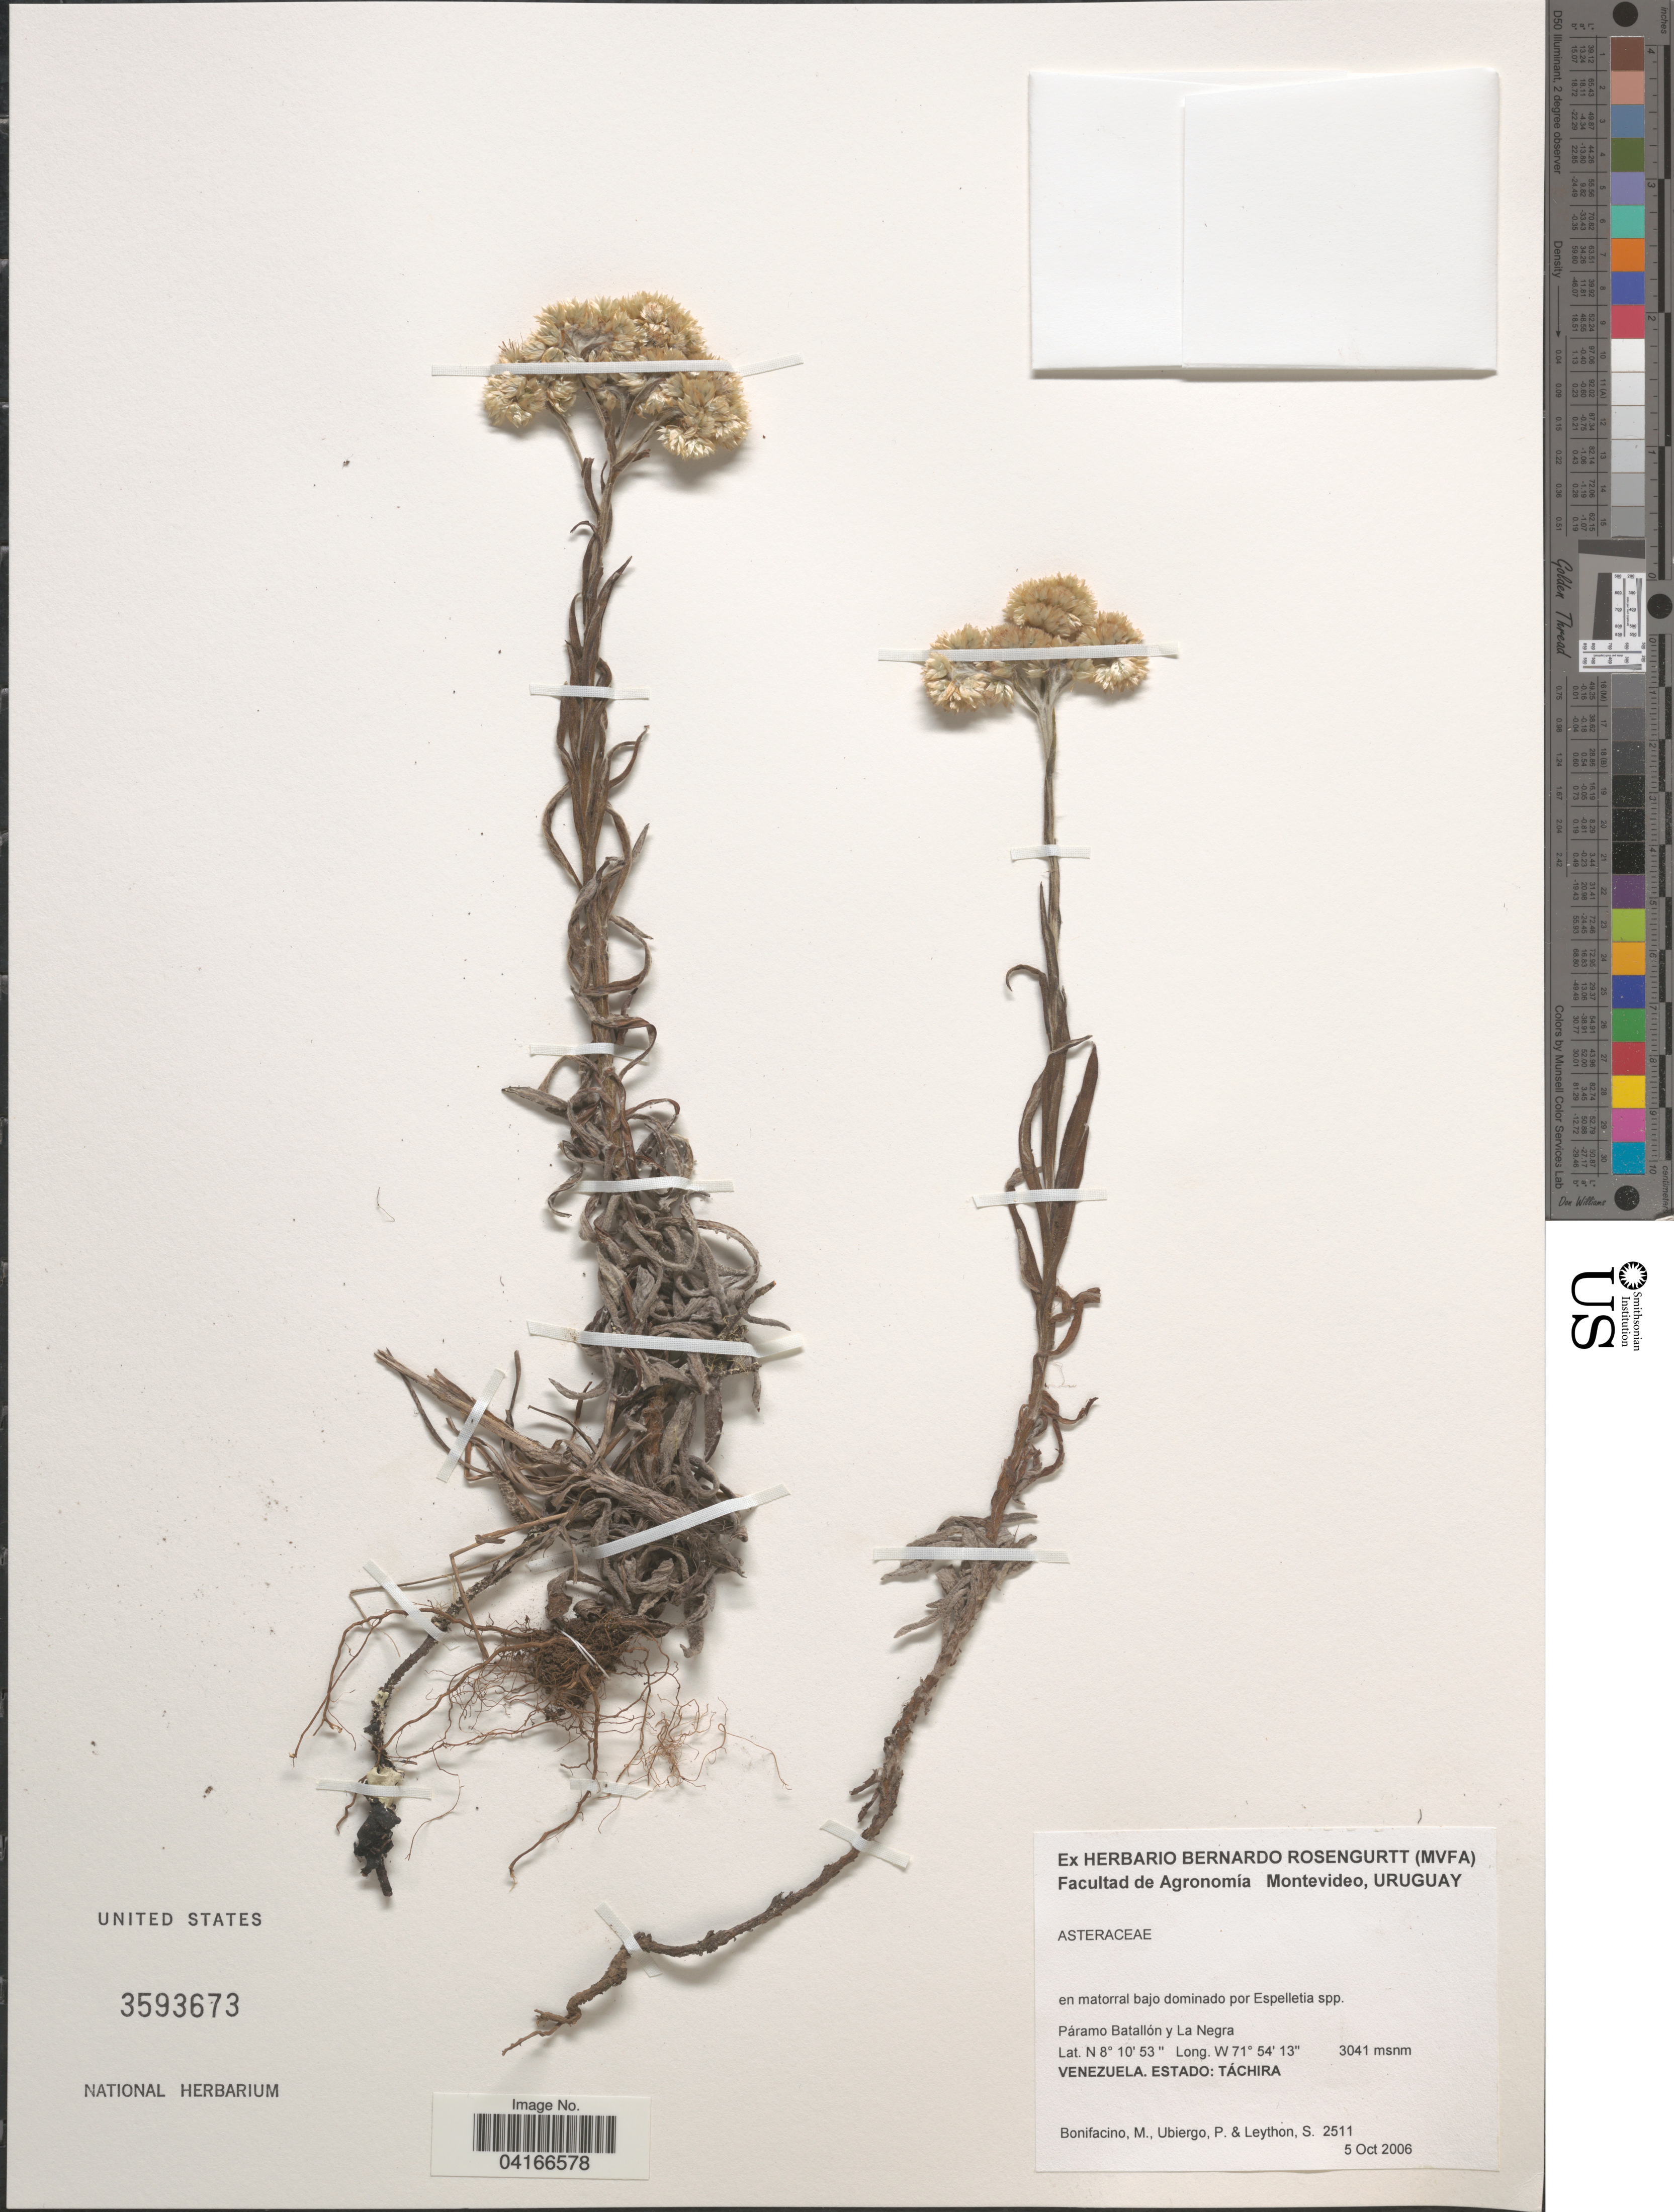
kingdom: Plantae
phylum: Tracheophyta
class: Magnoliopsida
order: Asterales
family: Asteraceae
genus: Pseudognaphalium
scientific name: Pseudognaphalium sp.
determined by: Ávila, F. A.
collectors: M. Bonifacino, P. Ubiergo & S. Leython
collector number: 2511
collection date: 2006-10-05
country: Venezuela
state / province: Tachira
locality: Páramo Batallón y La Negra.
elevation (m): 3041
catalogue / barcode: US 3593673